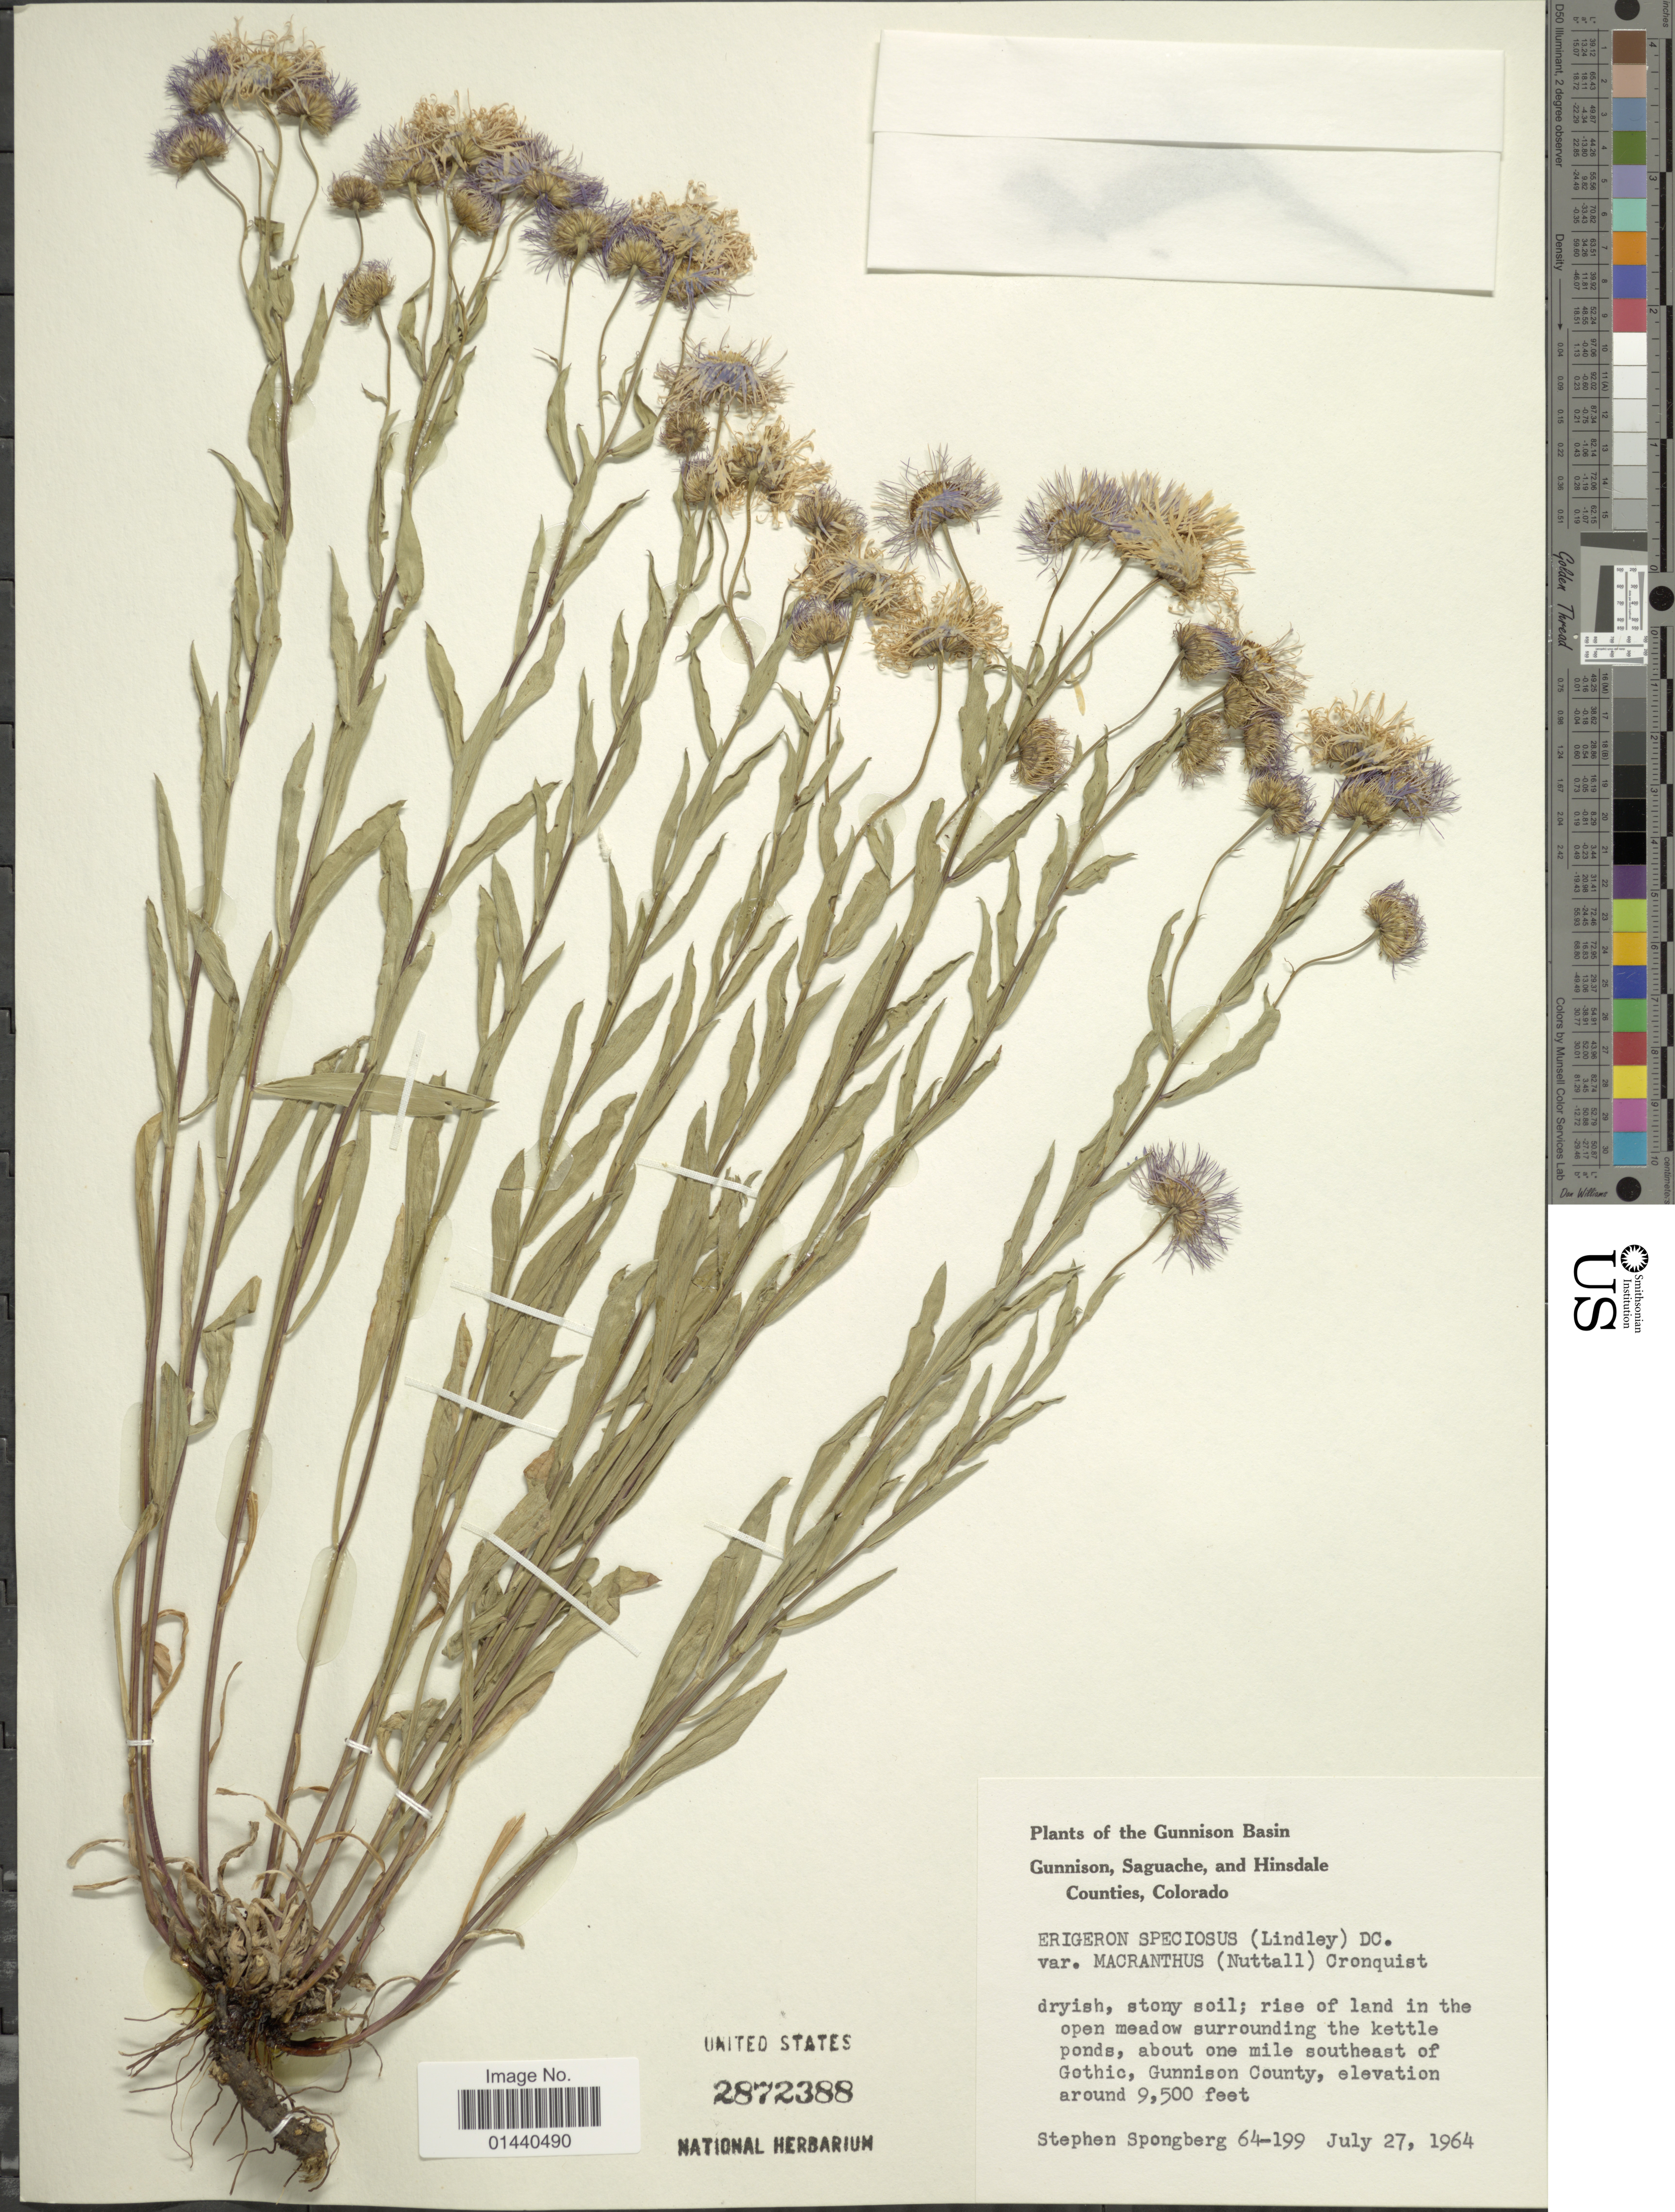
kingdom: Plantae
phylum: Tracheophyta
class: Magnoliopsida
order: Asterales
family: Asteraceae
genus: Erigeron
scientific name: Erigeron speciosus var. macranthus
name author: (Nutt.) Cronq.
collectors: S. A.Spongberg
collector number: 64-199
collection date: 1964-07-27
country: United States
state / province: Colorado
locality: The Gunnison Basin, Gunnison, Saguache, and Hinsdale Counties. About one mile southeast of Gothic, Gunnison County.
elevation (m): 2896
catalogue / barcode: US 2872388